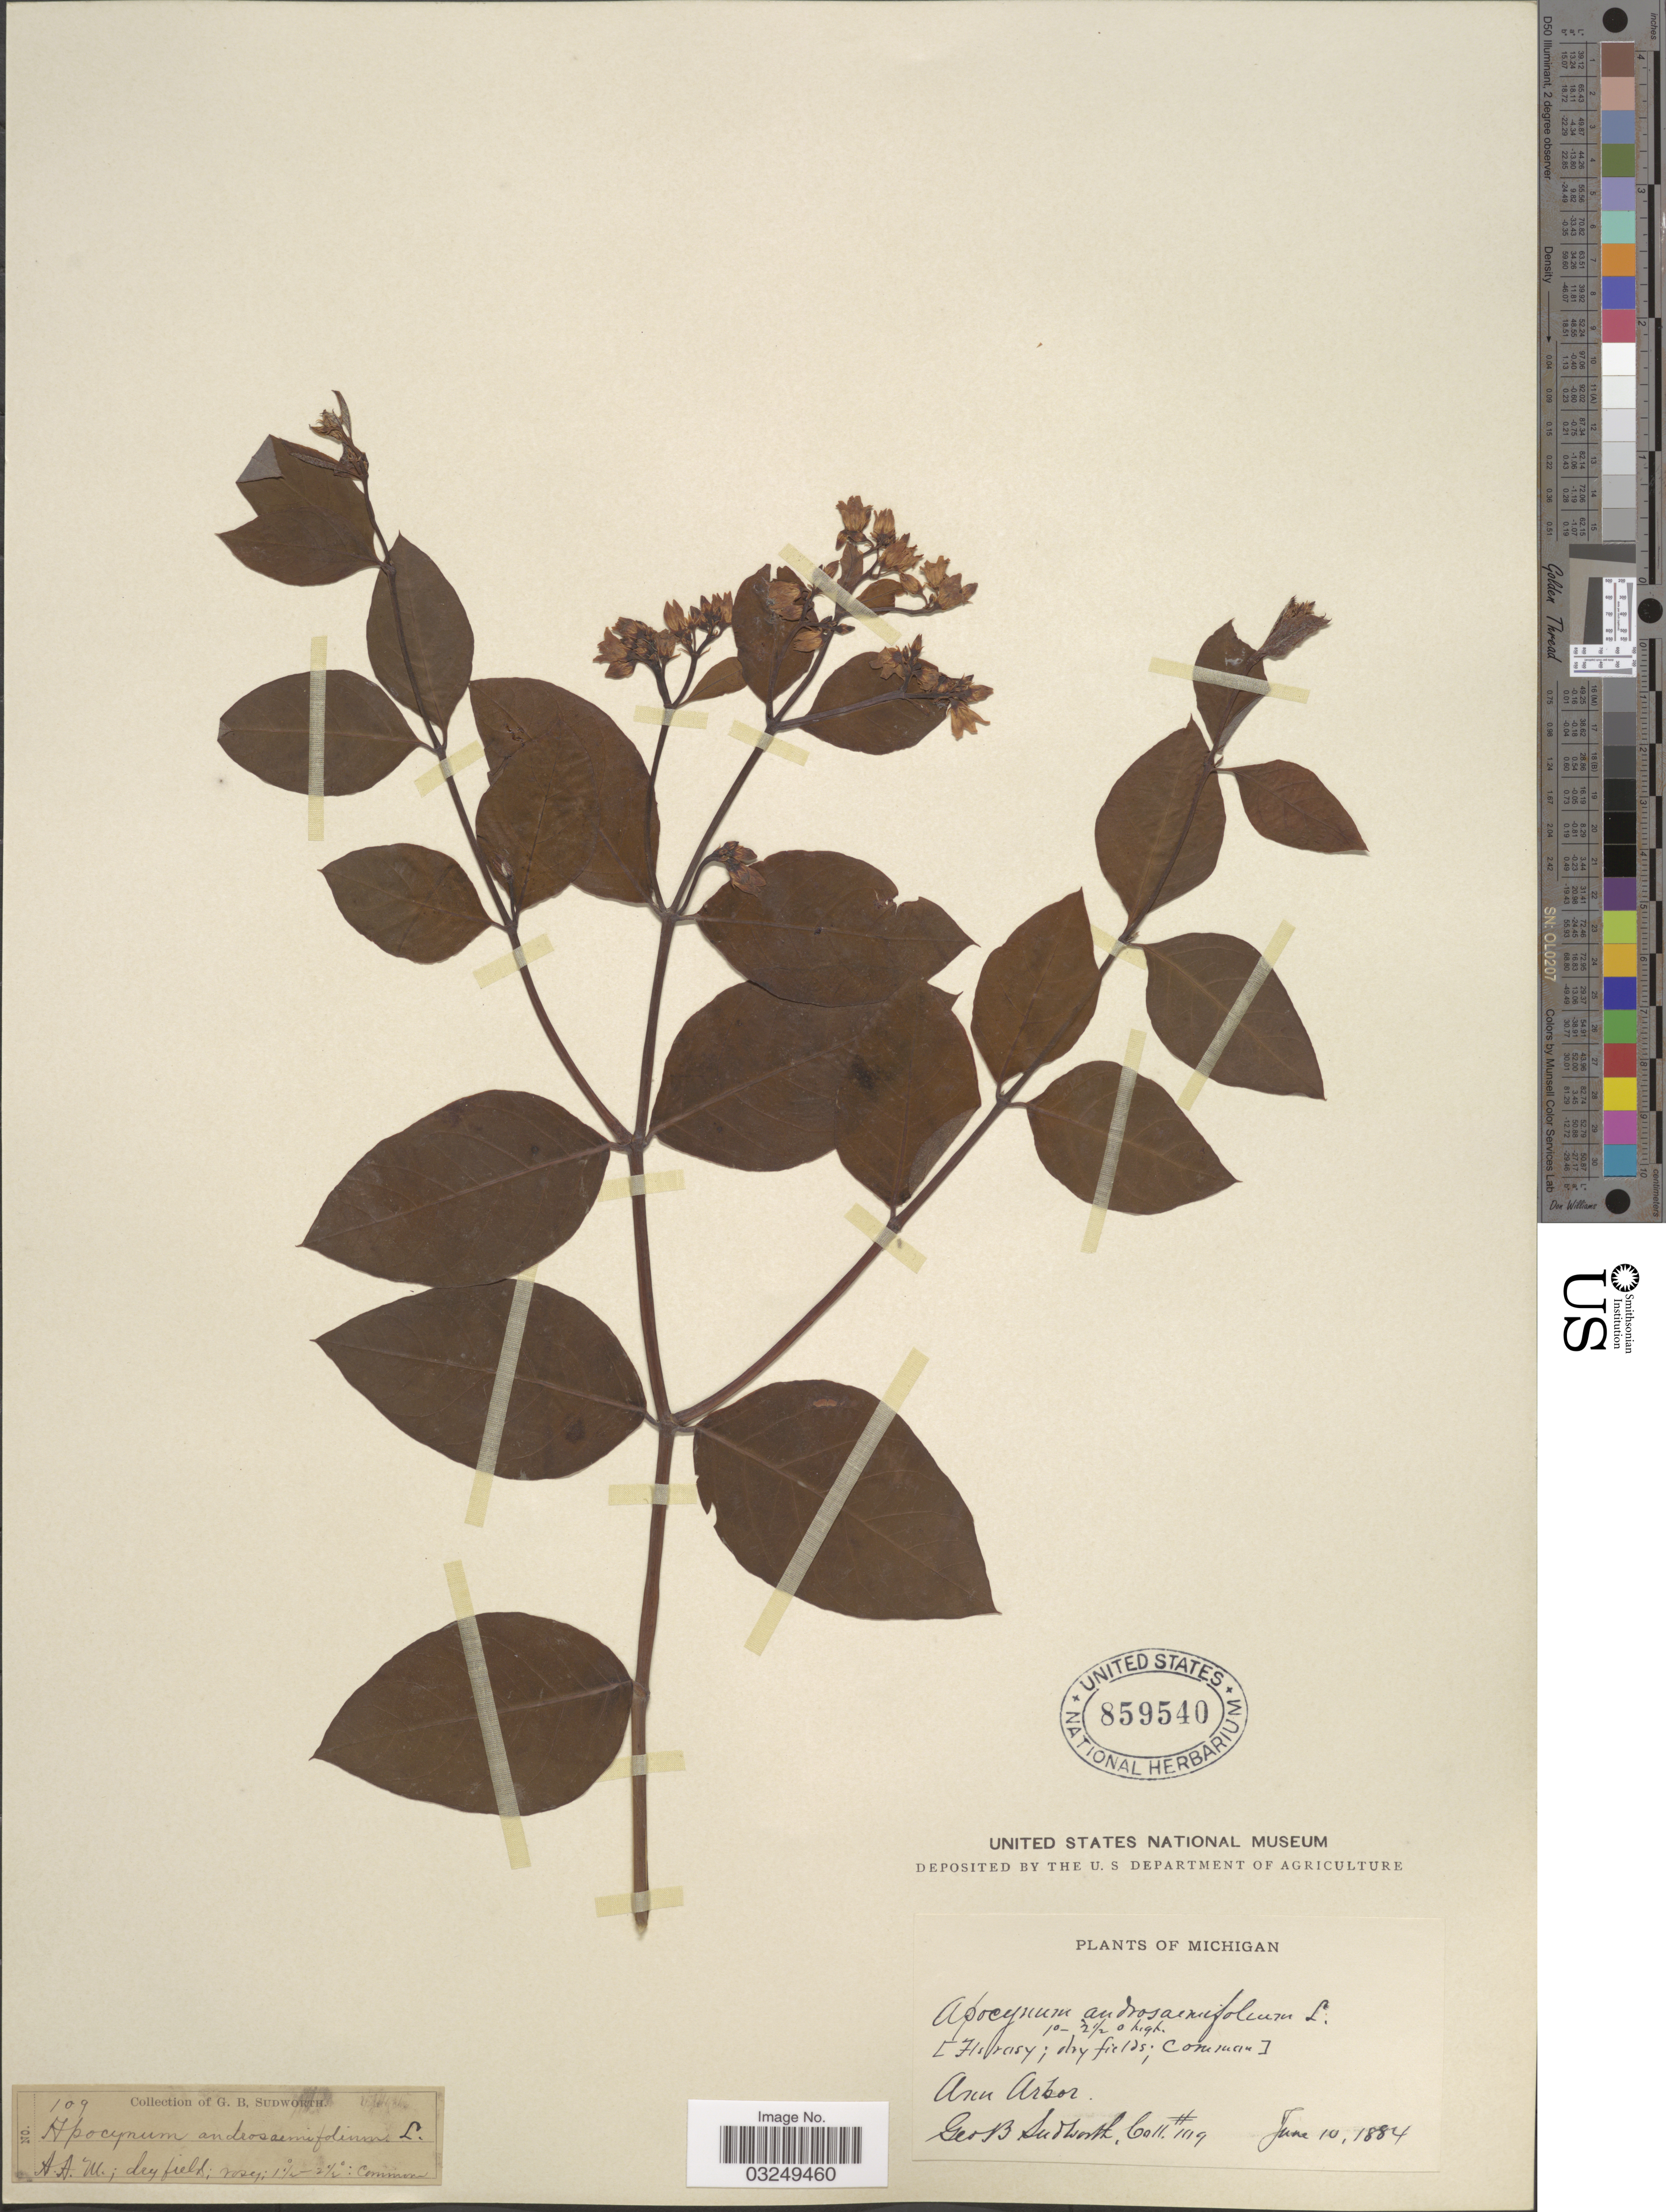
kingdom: Plantae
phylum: Tracheophyta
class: Magnoliopsida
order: Gentianales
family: Apocynaceae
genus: Apocynum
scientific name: Apocynum androsaemifolium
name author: L.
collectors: G. B. Sudworth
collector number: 109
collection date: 1884-06-10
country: United States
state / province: Michigan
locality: Ann Arbor.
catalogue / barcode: US 859540